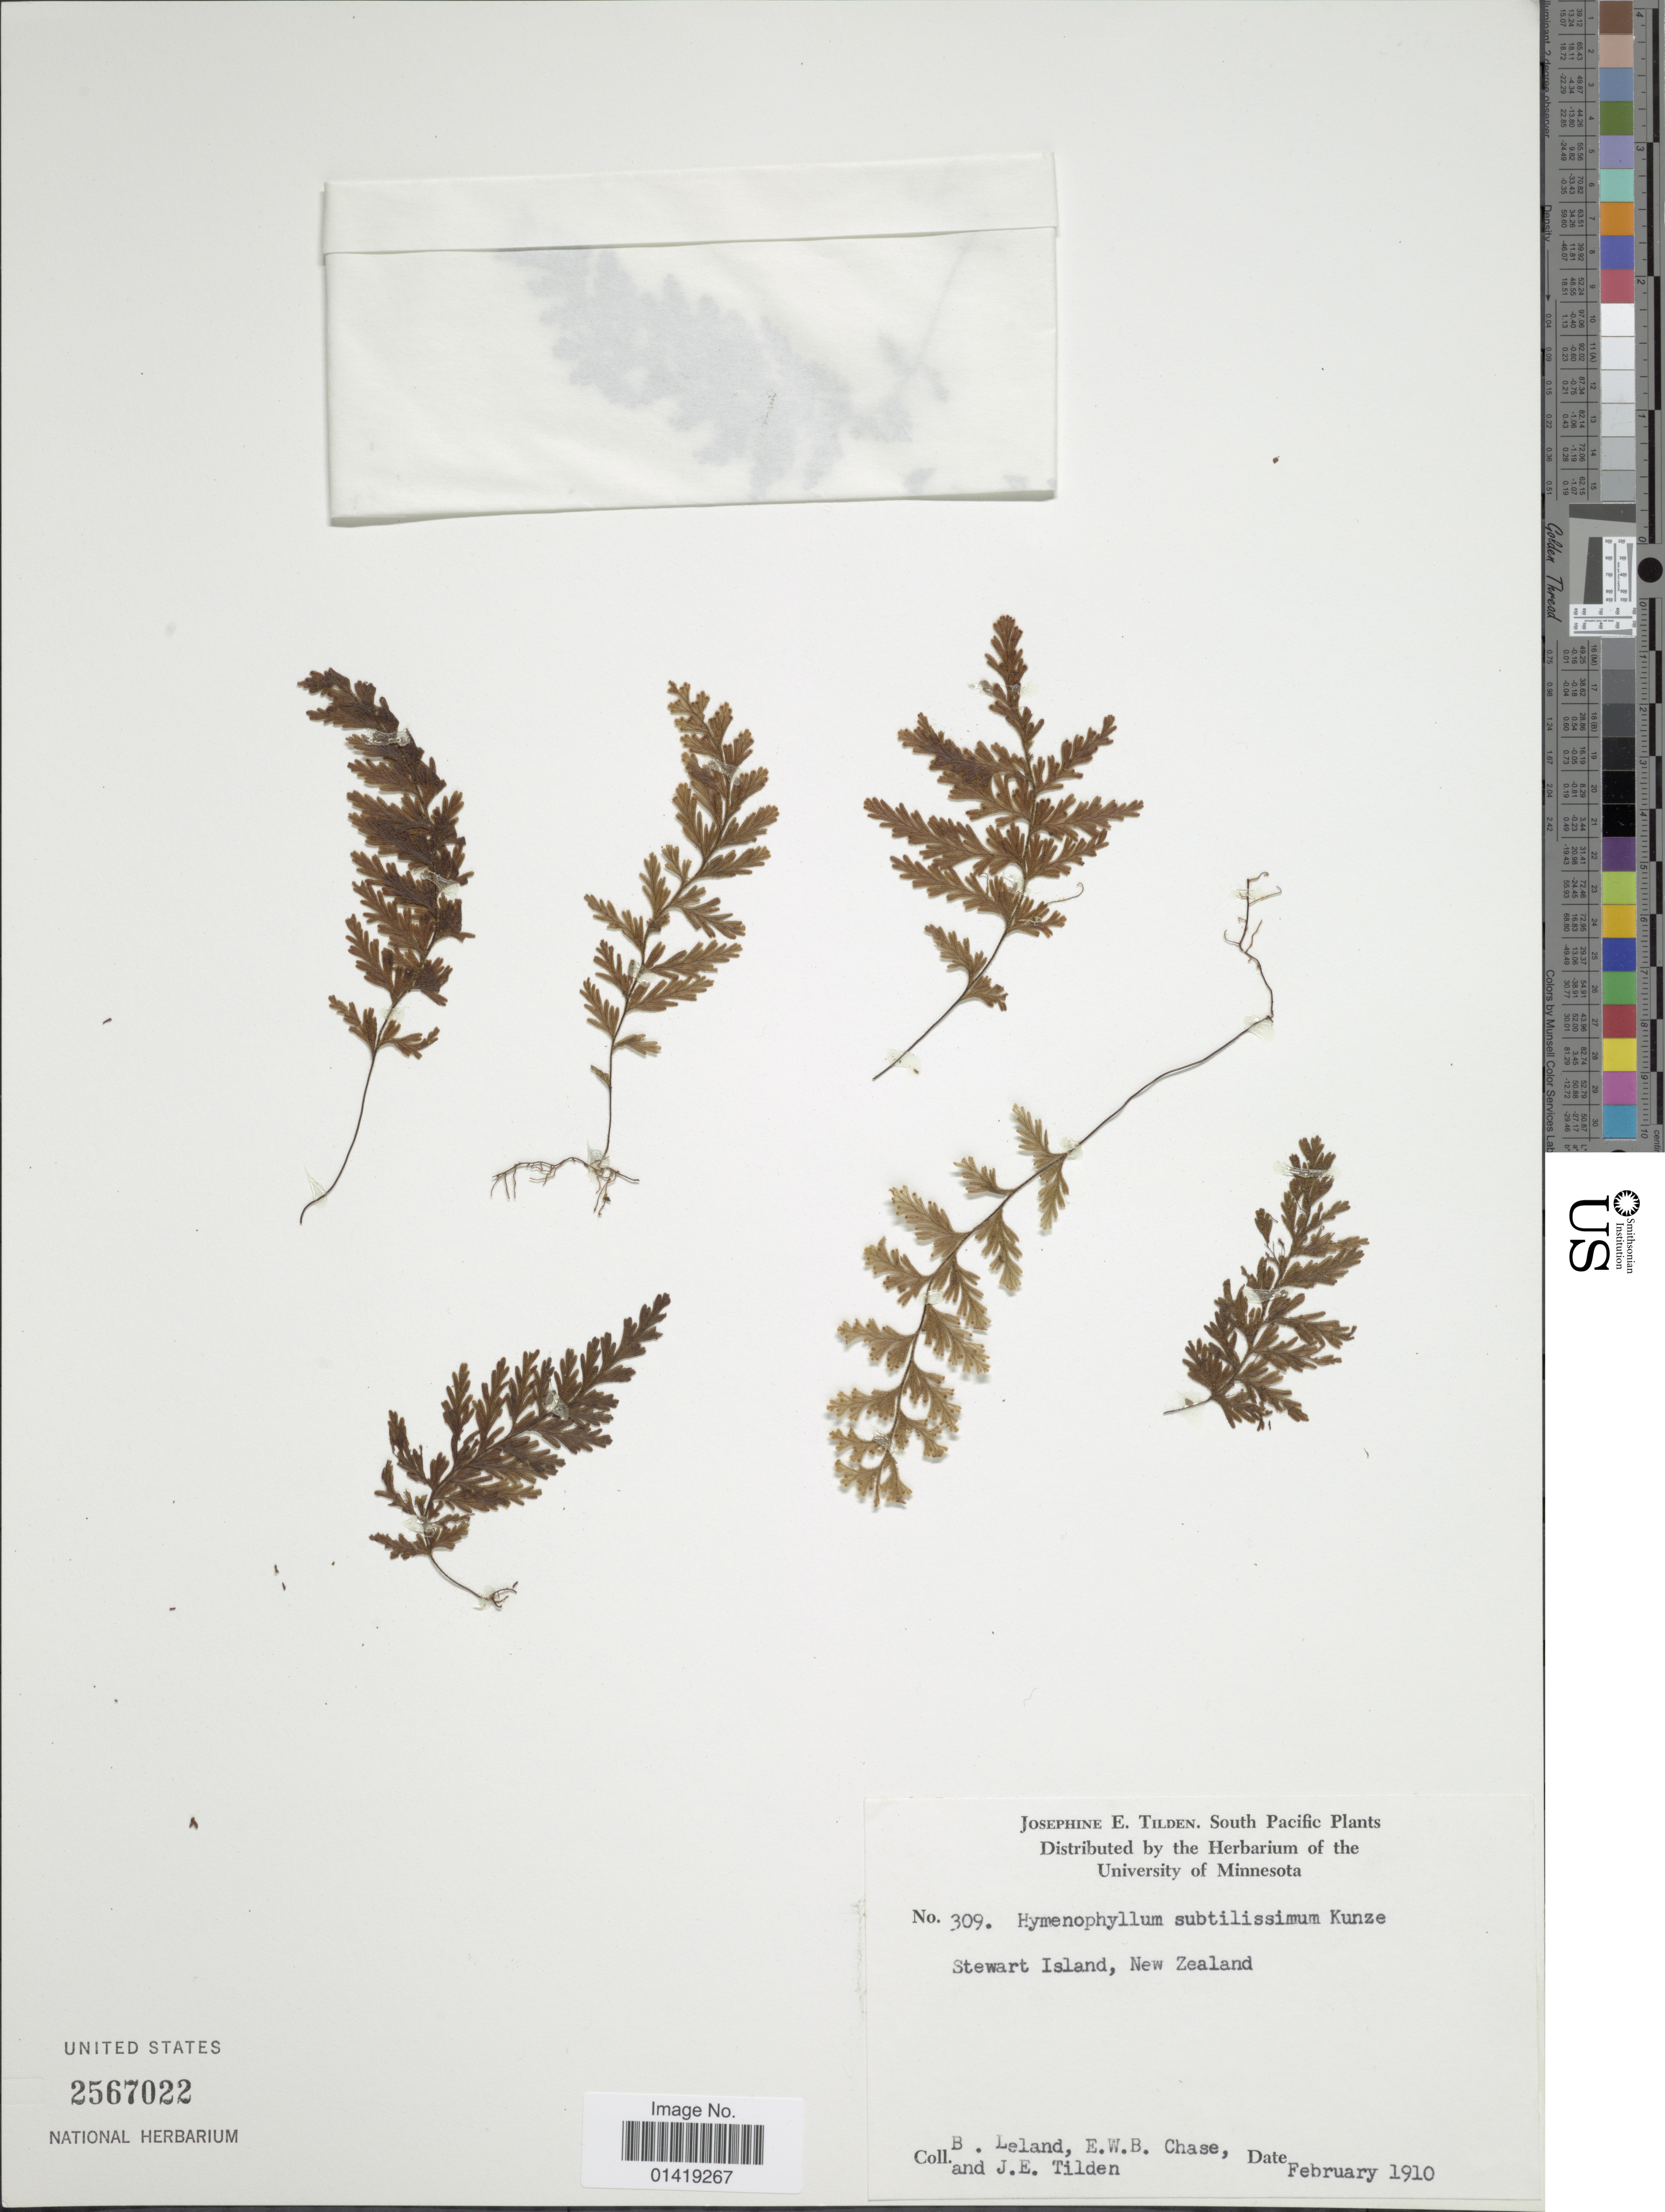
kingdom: Plantae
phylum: Tracheophyta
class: Polypodiopsida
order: Hymenophyllales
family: Hymenophyllaceae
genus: Hymenophyllum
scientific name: Hymenophyllum subtilissimum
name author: Kunze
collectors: B. Leland, E. W. Chase & J. E. Tilden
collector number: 309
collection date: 1910-02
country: New Zealand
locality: Stewart Island, New Zealand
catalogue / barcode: US 2567022